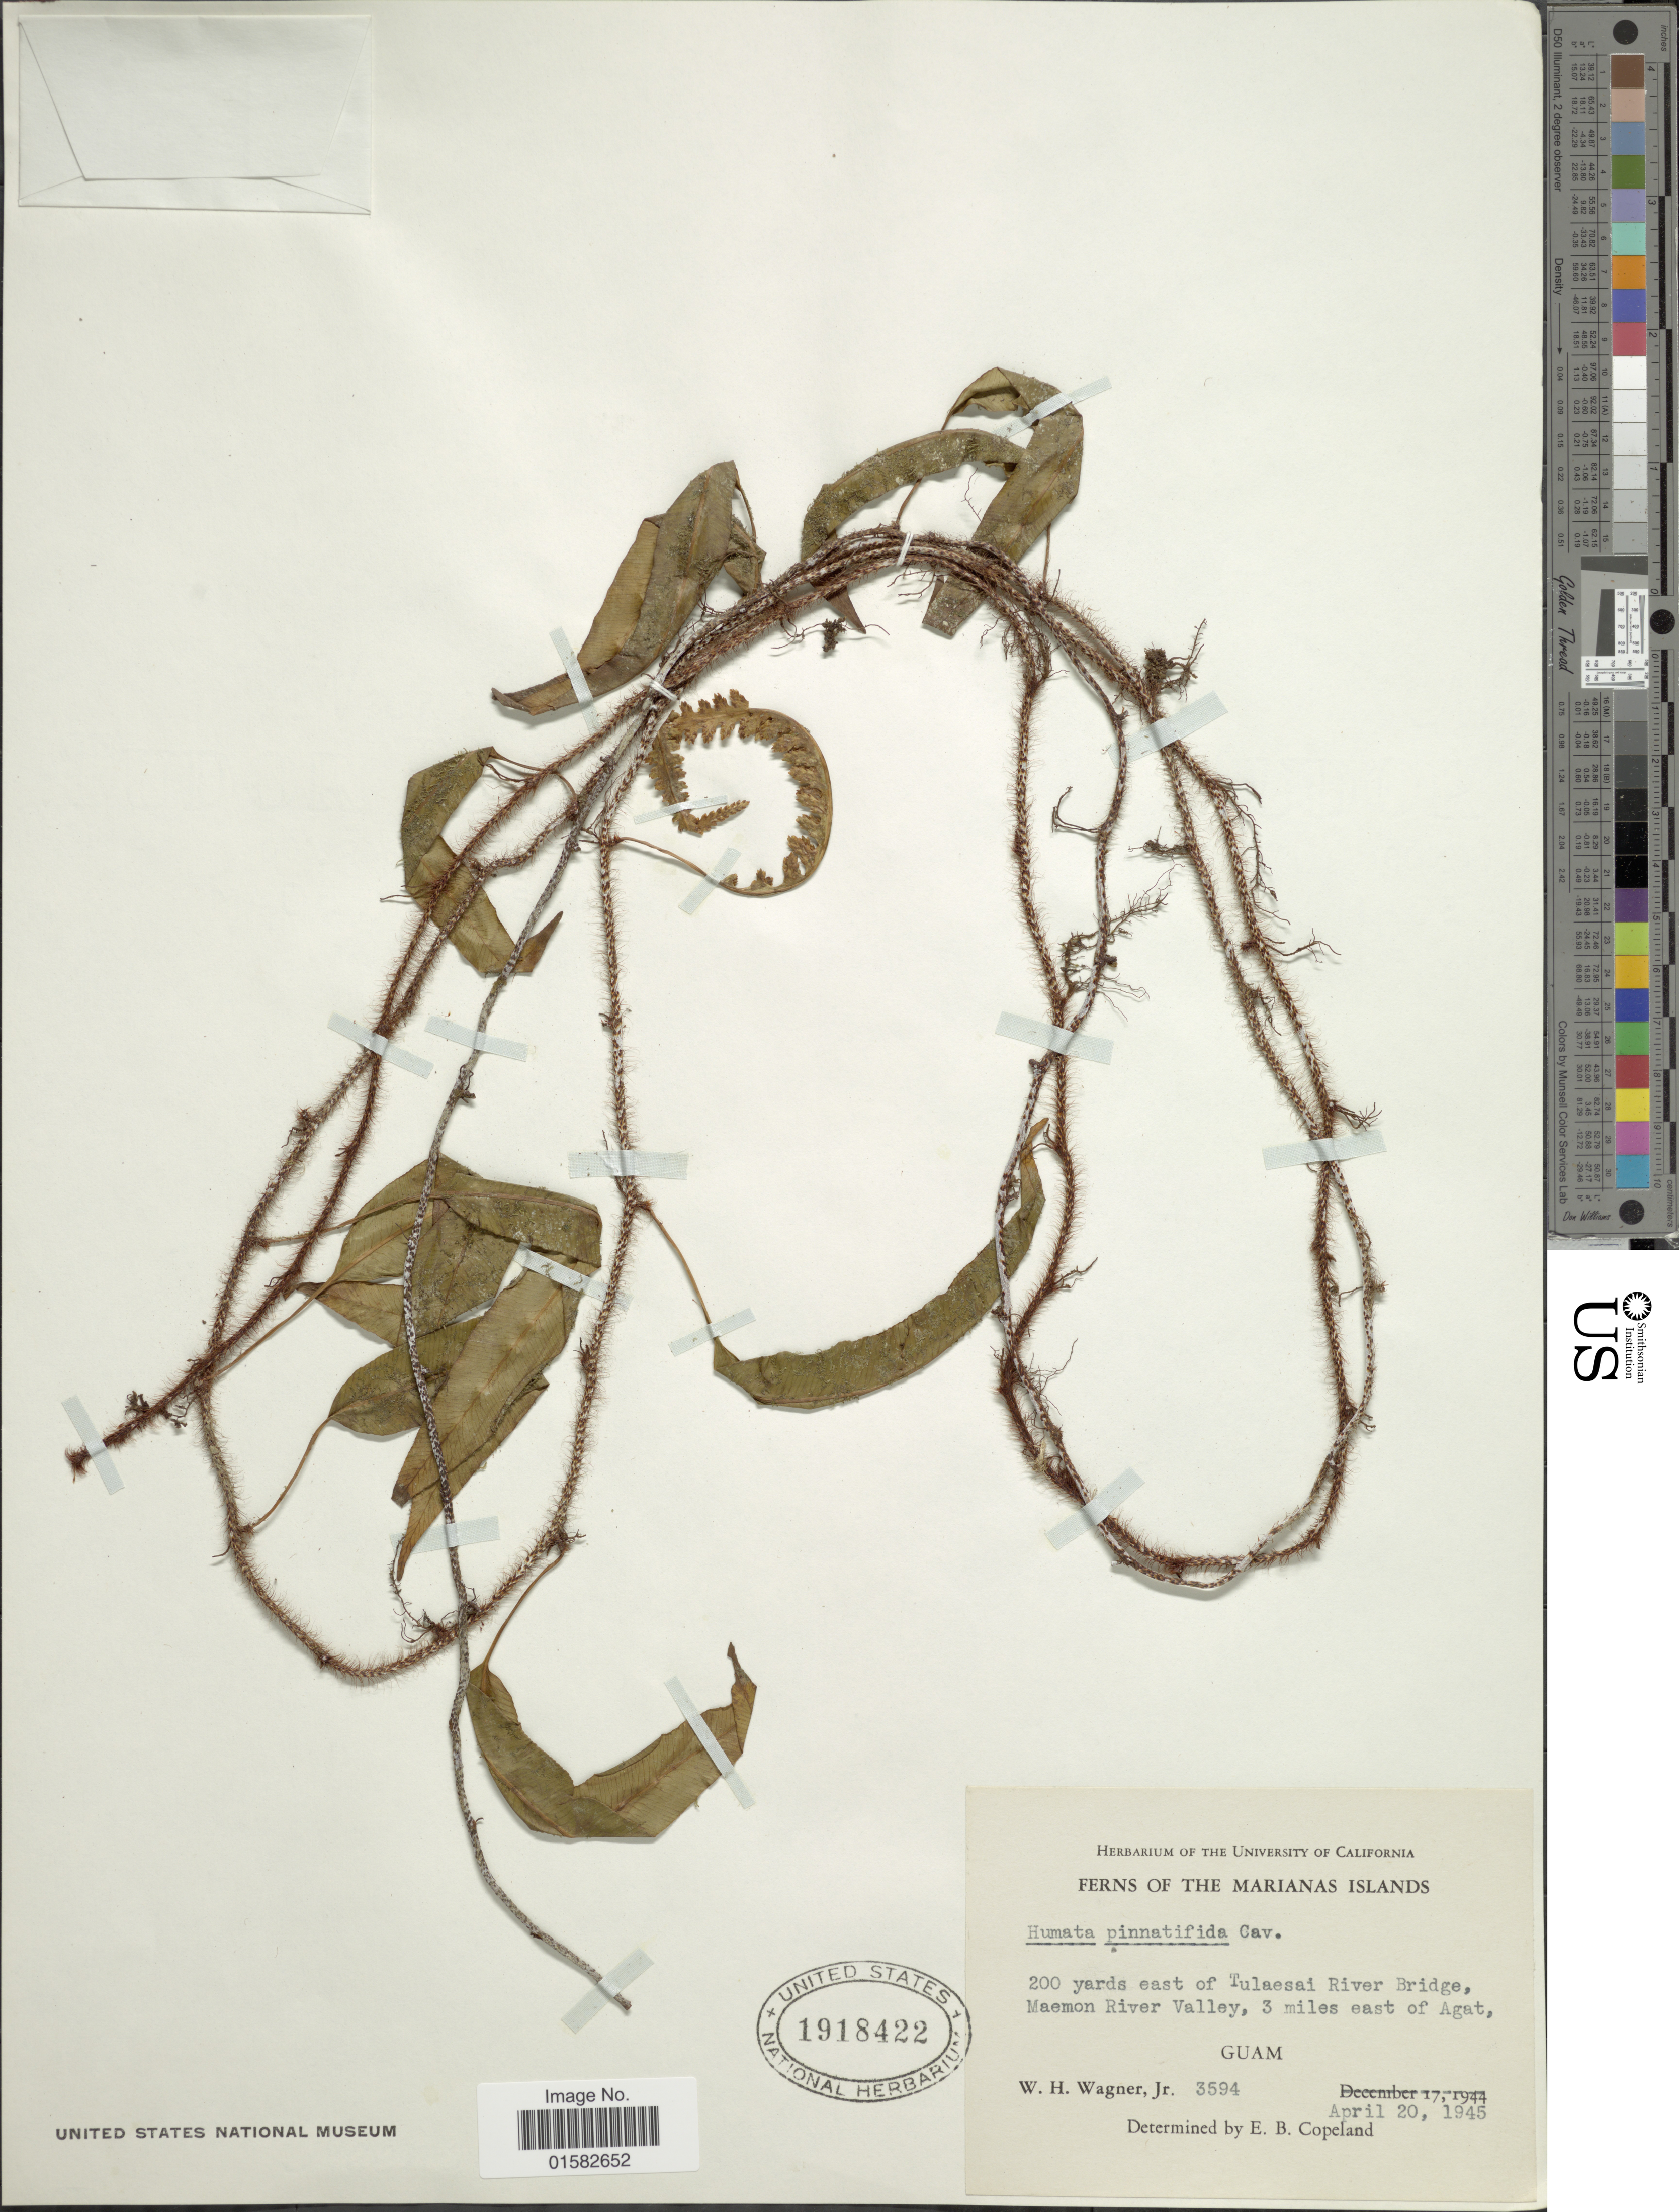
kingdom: Plantae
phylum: Tracheophyta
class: Polypodiopsida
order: Polypodiales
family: Davalliaceae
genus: Humata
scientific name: Humata heterophylla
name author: (Sm.) Desv.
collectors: W. H. Wagner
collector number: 3594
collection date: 1945-04-20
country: Guam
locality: The Marianas Islands, 200 yards east of Tulaesai River Bridge, Maemon River Valley, 3 miles east of Agat, Guam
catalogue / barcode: US 1918422